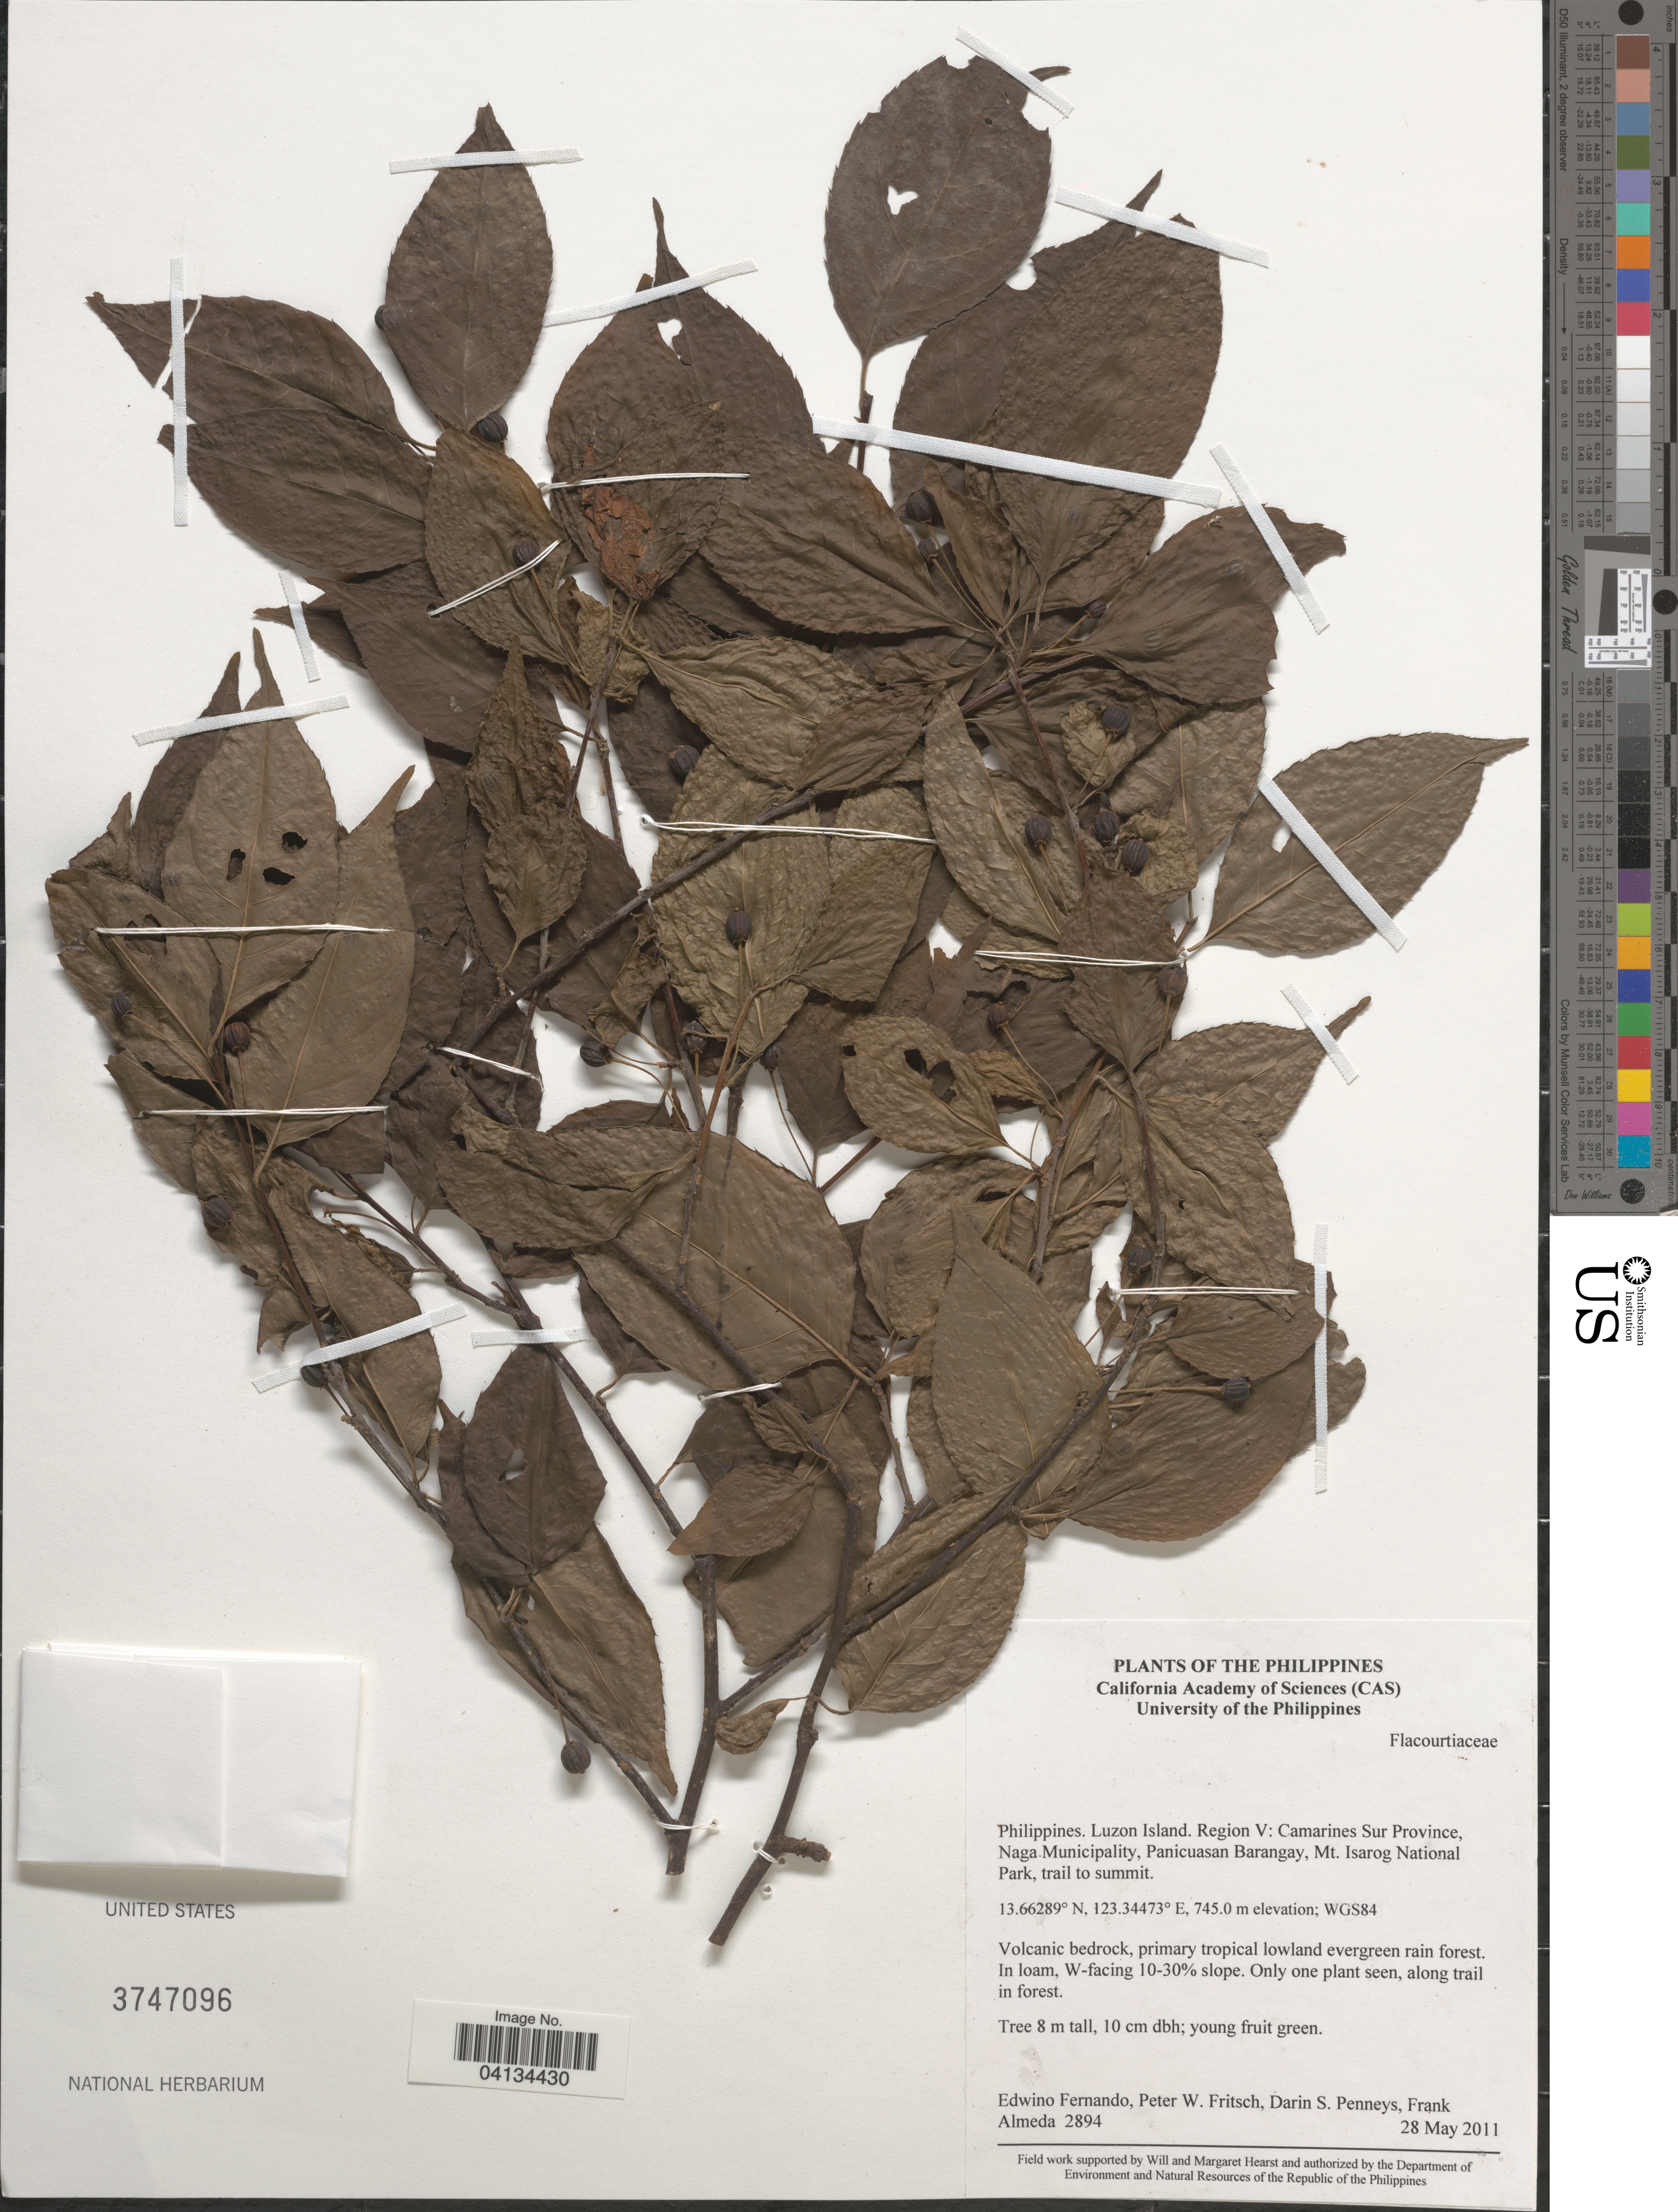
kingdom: Plantae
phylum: Tracheophyta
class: Magnoliopsida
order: Malpighiales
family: Salicaceae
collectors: E. S. Fernando, P. W. Fritsch, D. S. Penneys & F. Almeda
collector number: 2894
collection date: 2011-05-28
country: Philippines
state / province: Bicol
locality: Luzon Island. Region V: Camarines Sur Province, Naga Municipality, Panicuasan Barangay, Mt. Isarog National Park, trail to summit. In loam, W-facing 10-30% slope. WGS84.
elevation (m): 745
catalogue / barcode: US 3747096